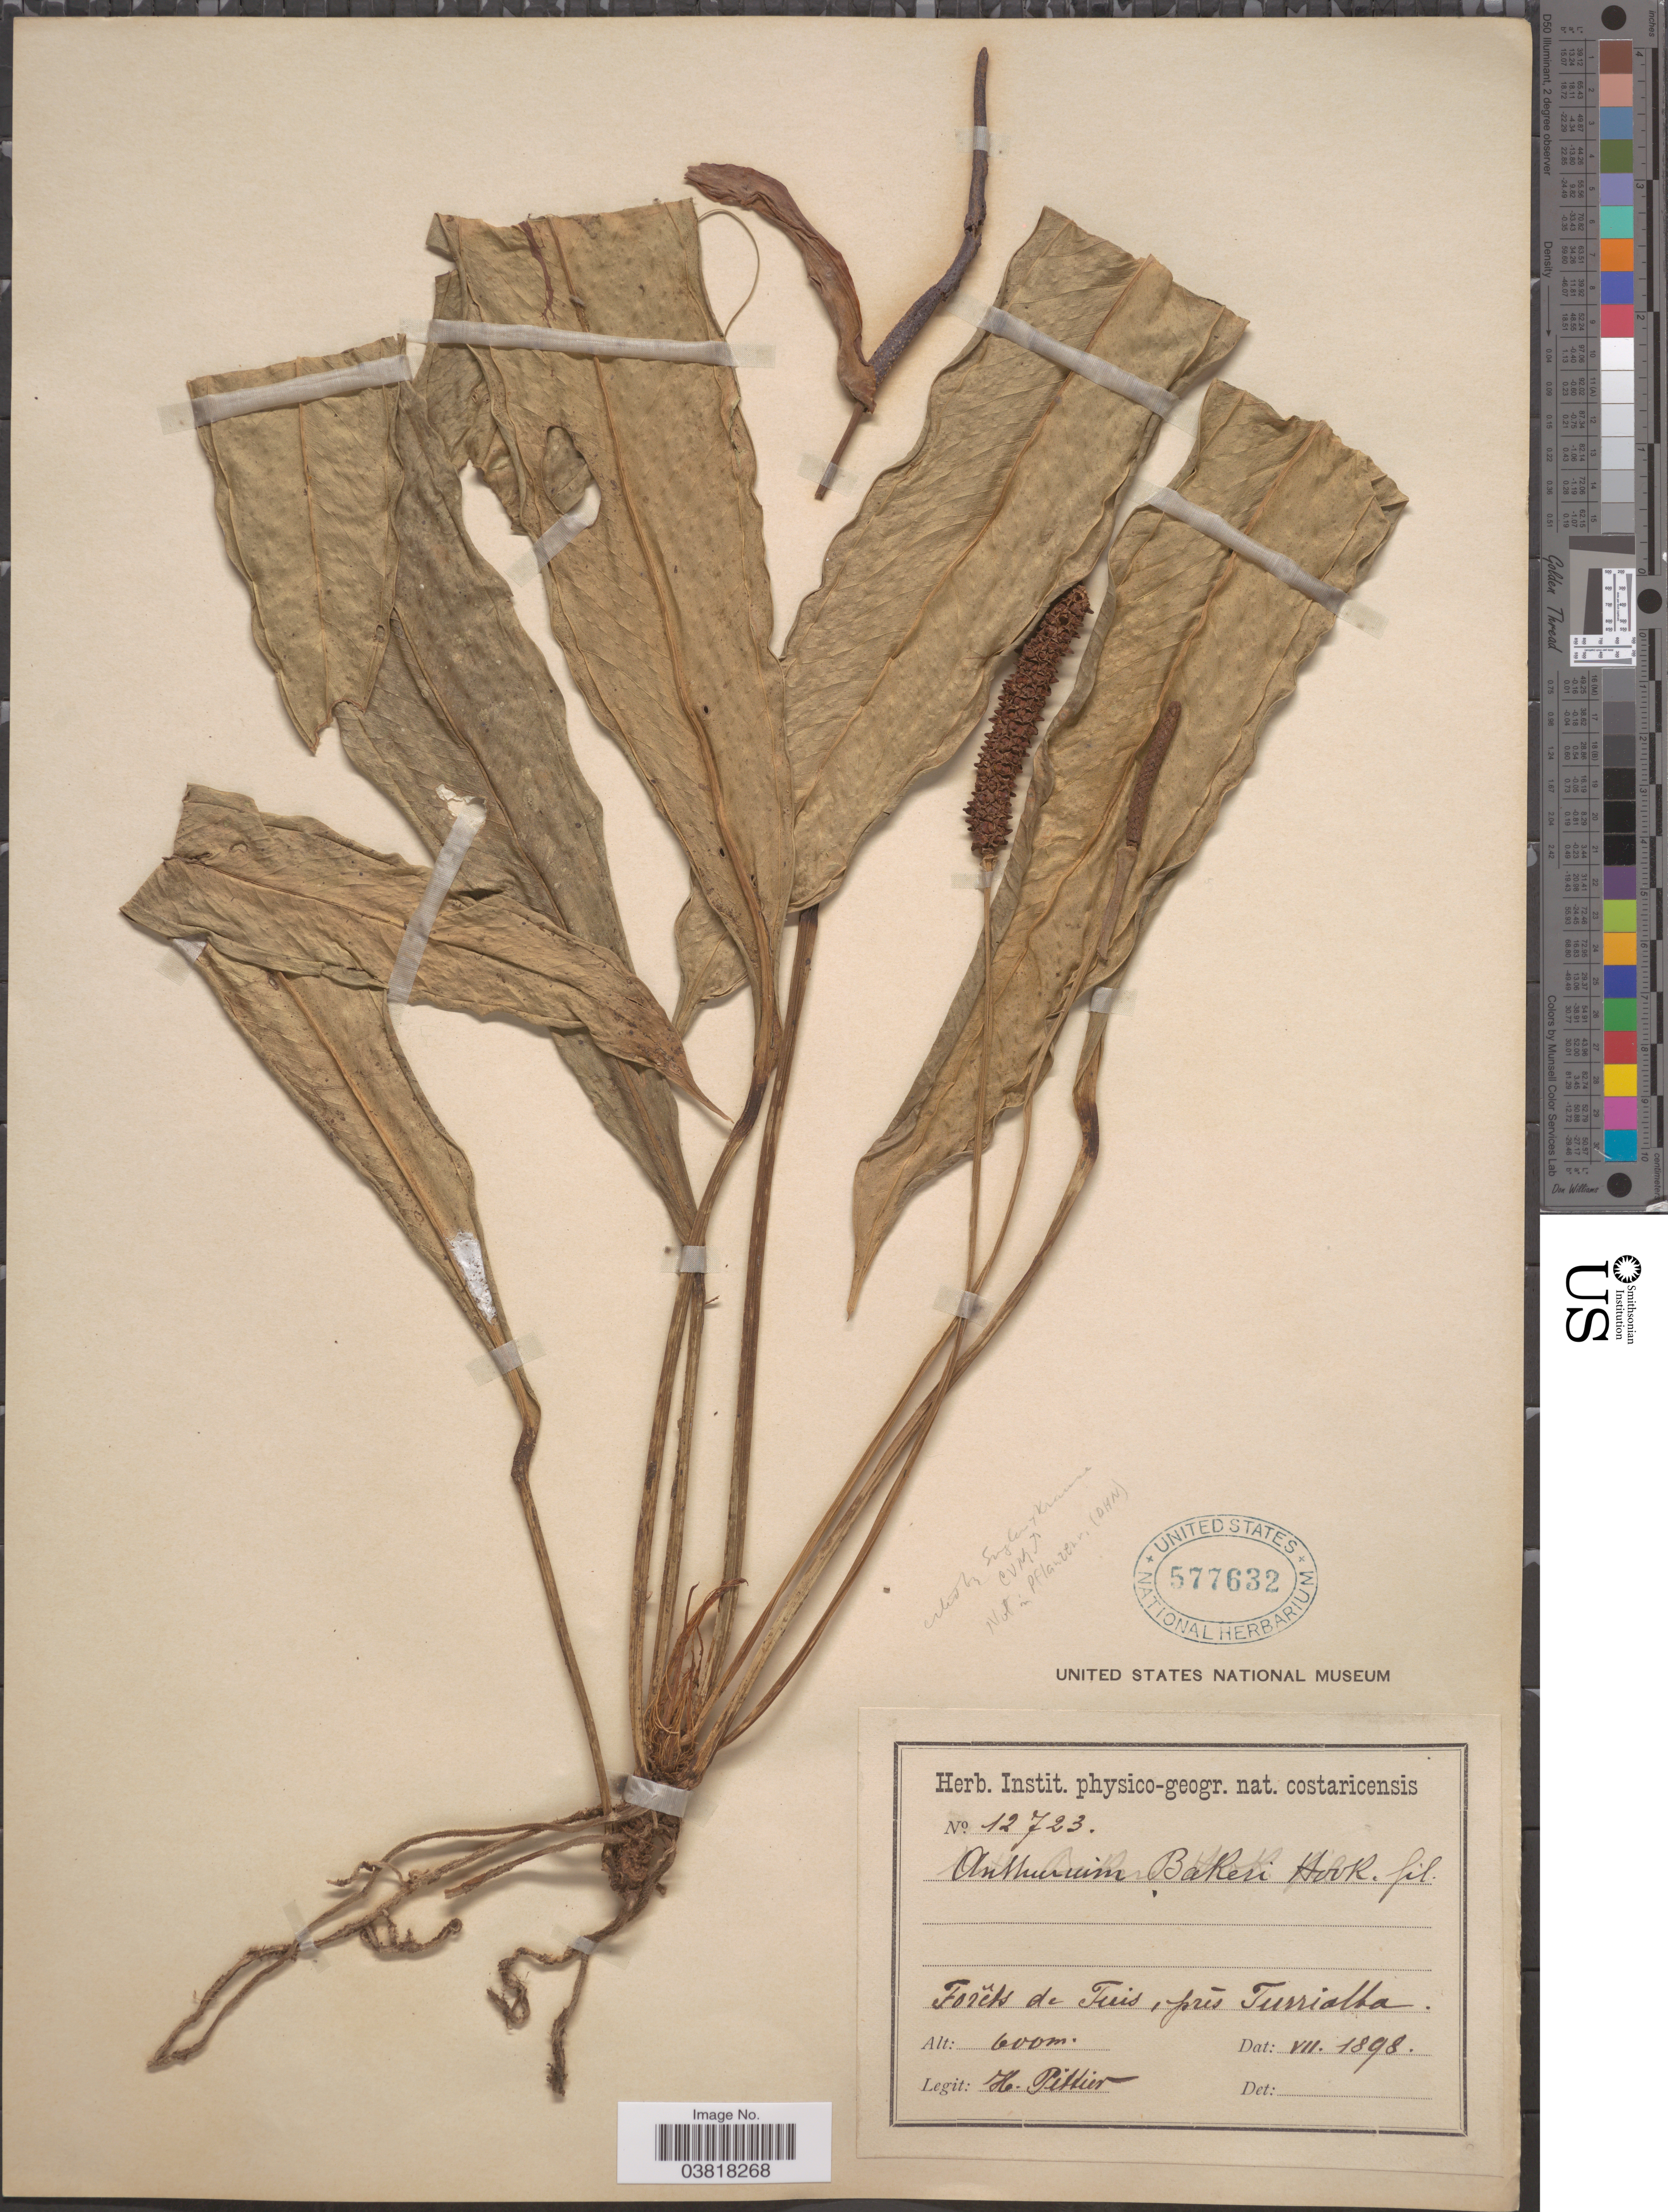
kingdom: Plantae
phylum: Tracheophyta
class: Liliopsida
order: Alismatales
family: Araceae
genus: Anthurium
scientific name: Anthurium bakeri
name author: Hook. f.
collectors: H. F. Pittier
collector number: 12723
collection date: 1898-07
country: Costa Rica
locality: Forêts de Tuis, prés Turrialba.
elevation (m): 600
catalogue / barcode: US 577632